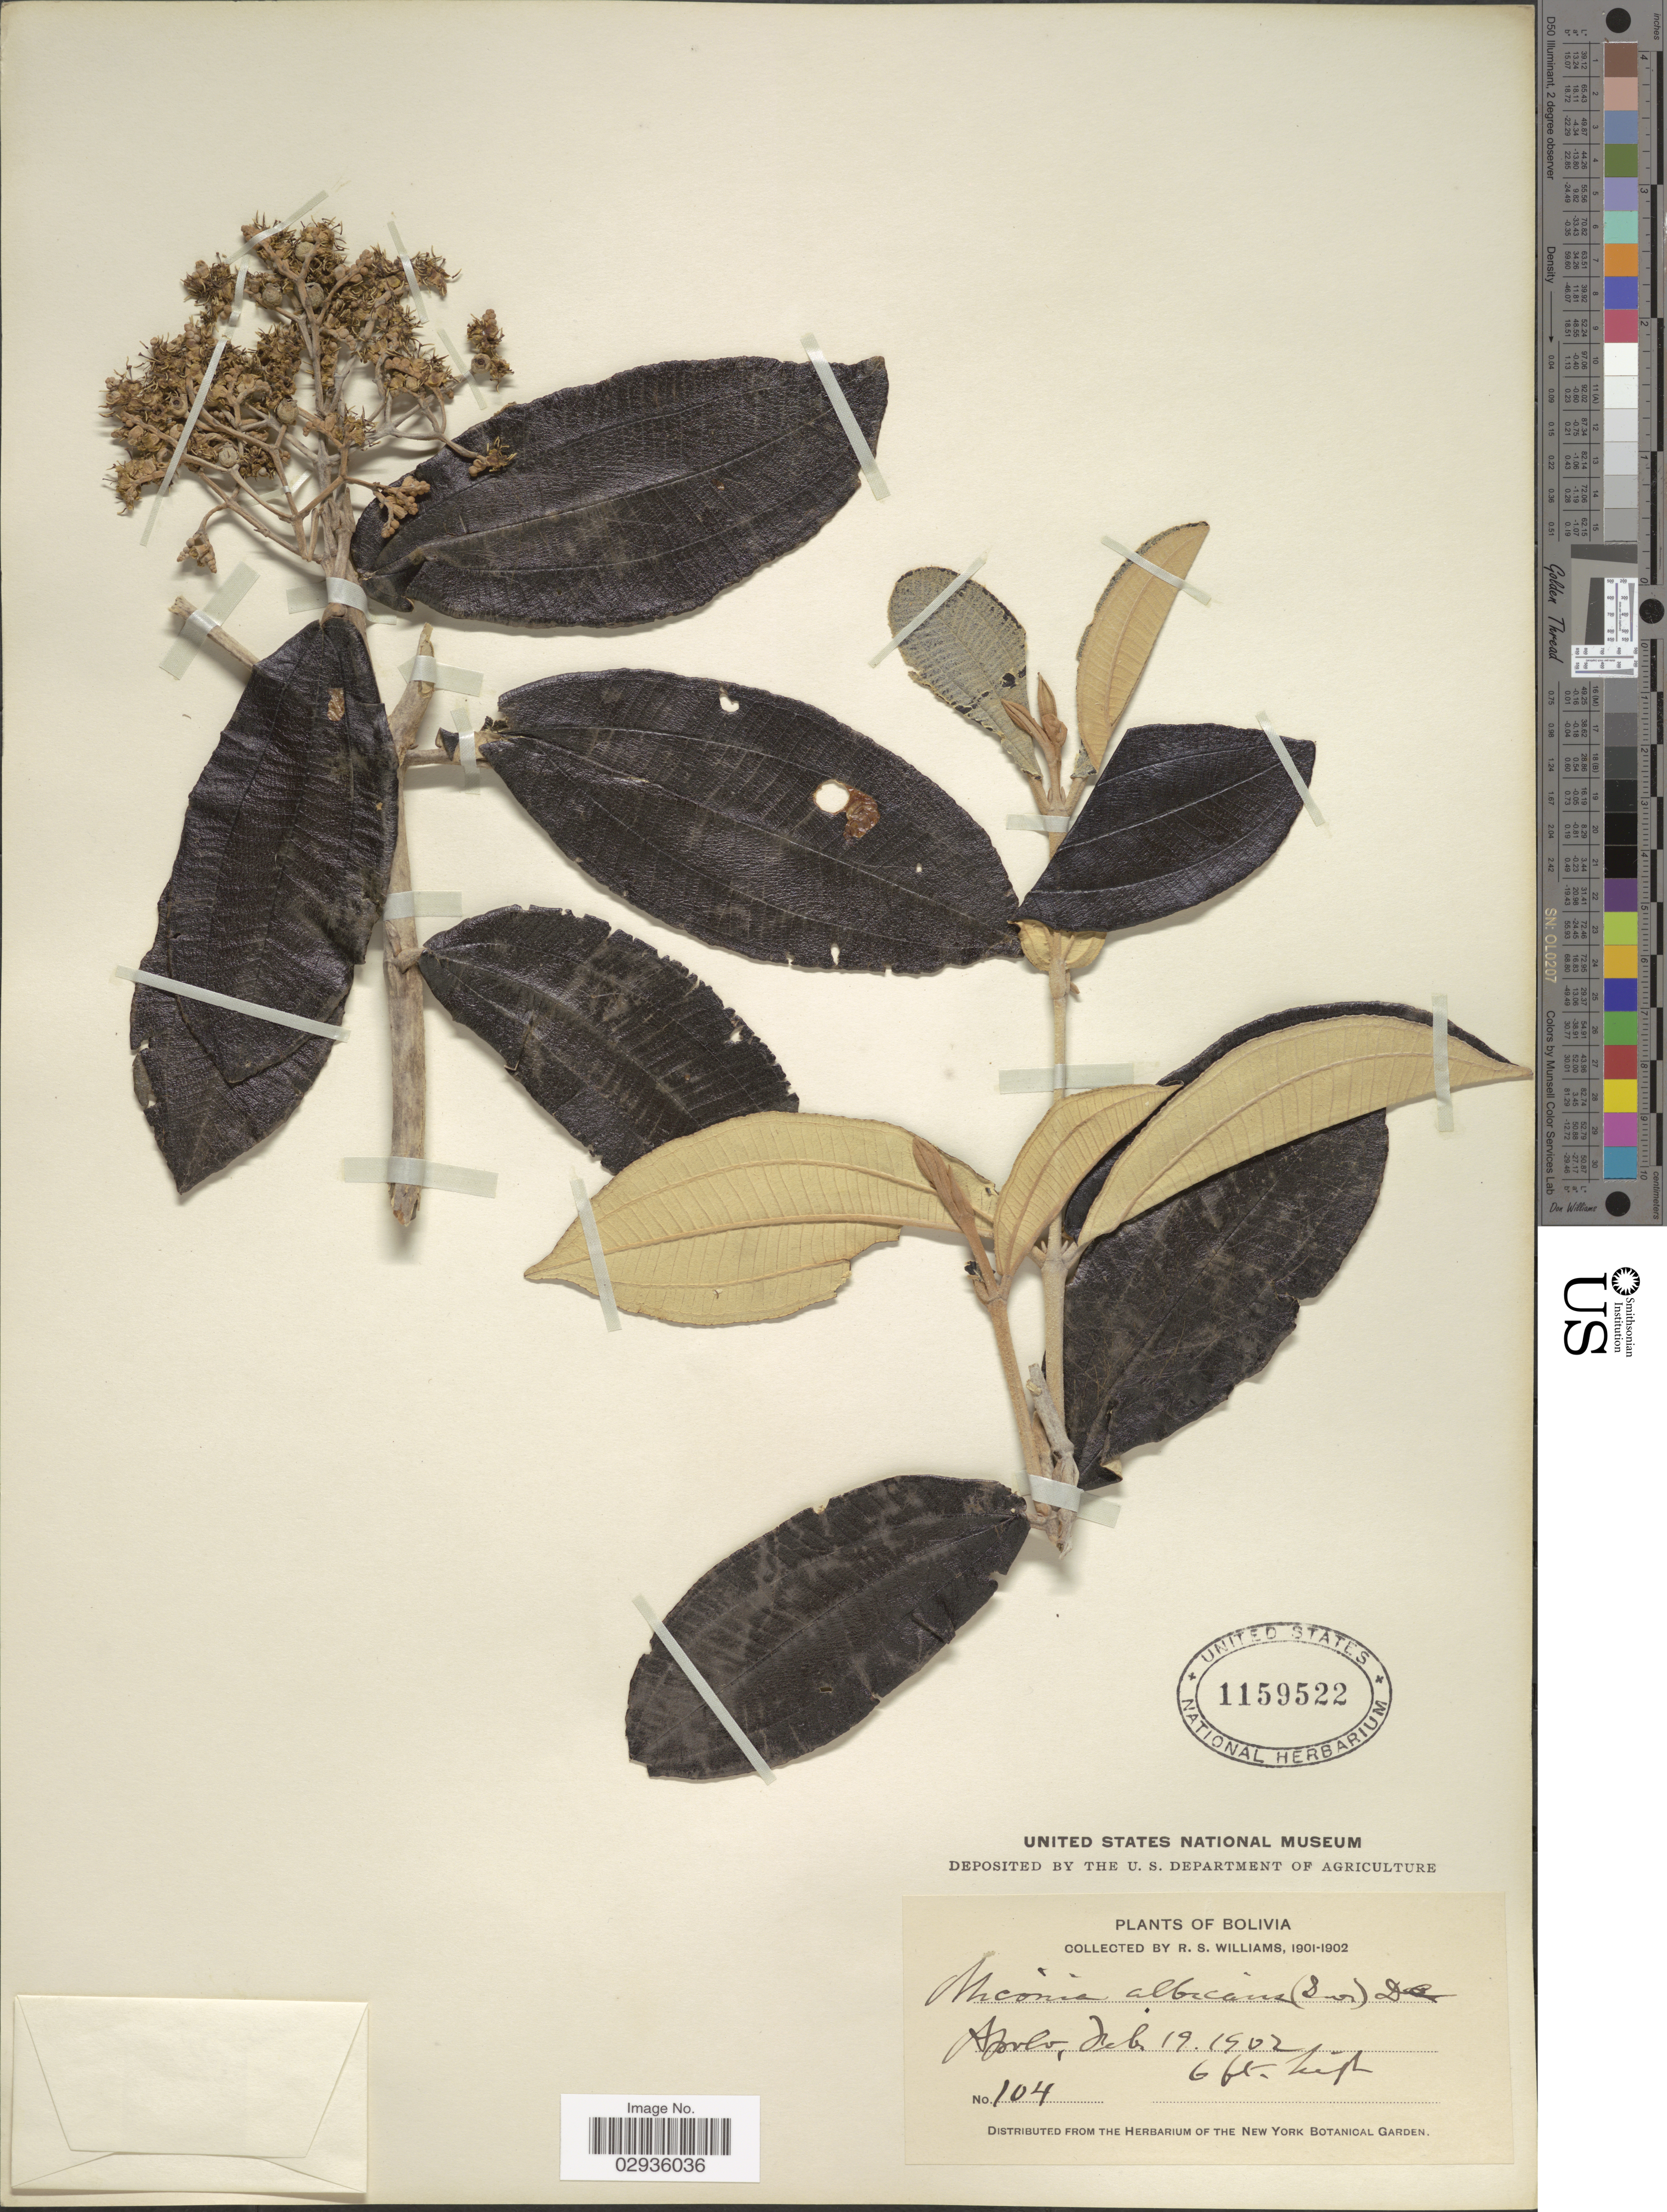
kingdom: Plantae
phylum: Tracheophyta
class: Magnoliopsida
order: Myrtales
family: Melastomataceae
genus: Miconia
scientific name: Miconia albicans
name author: (Sw.) Steud.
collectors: R. S. Williams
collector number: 104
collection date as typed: Feb. 19, 1902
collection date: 1902-02-19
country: Bolivia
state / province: La Paz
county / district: Franz Tamayo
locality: Apolo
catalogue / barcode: US 1159522